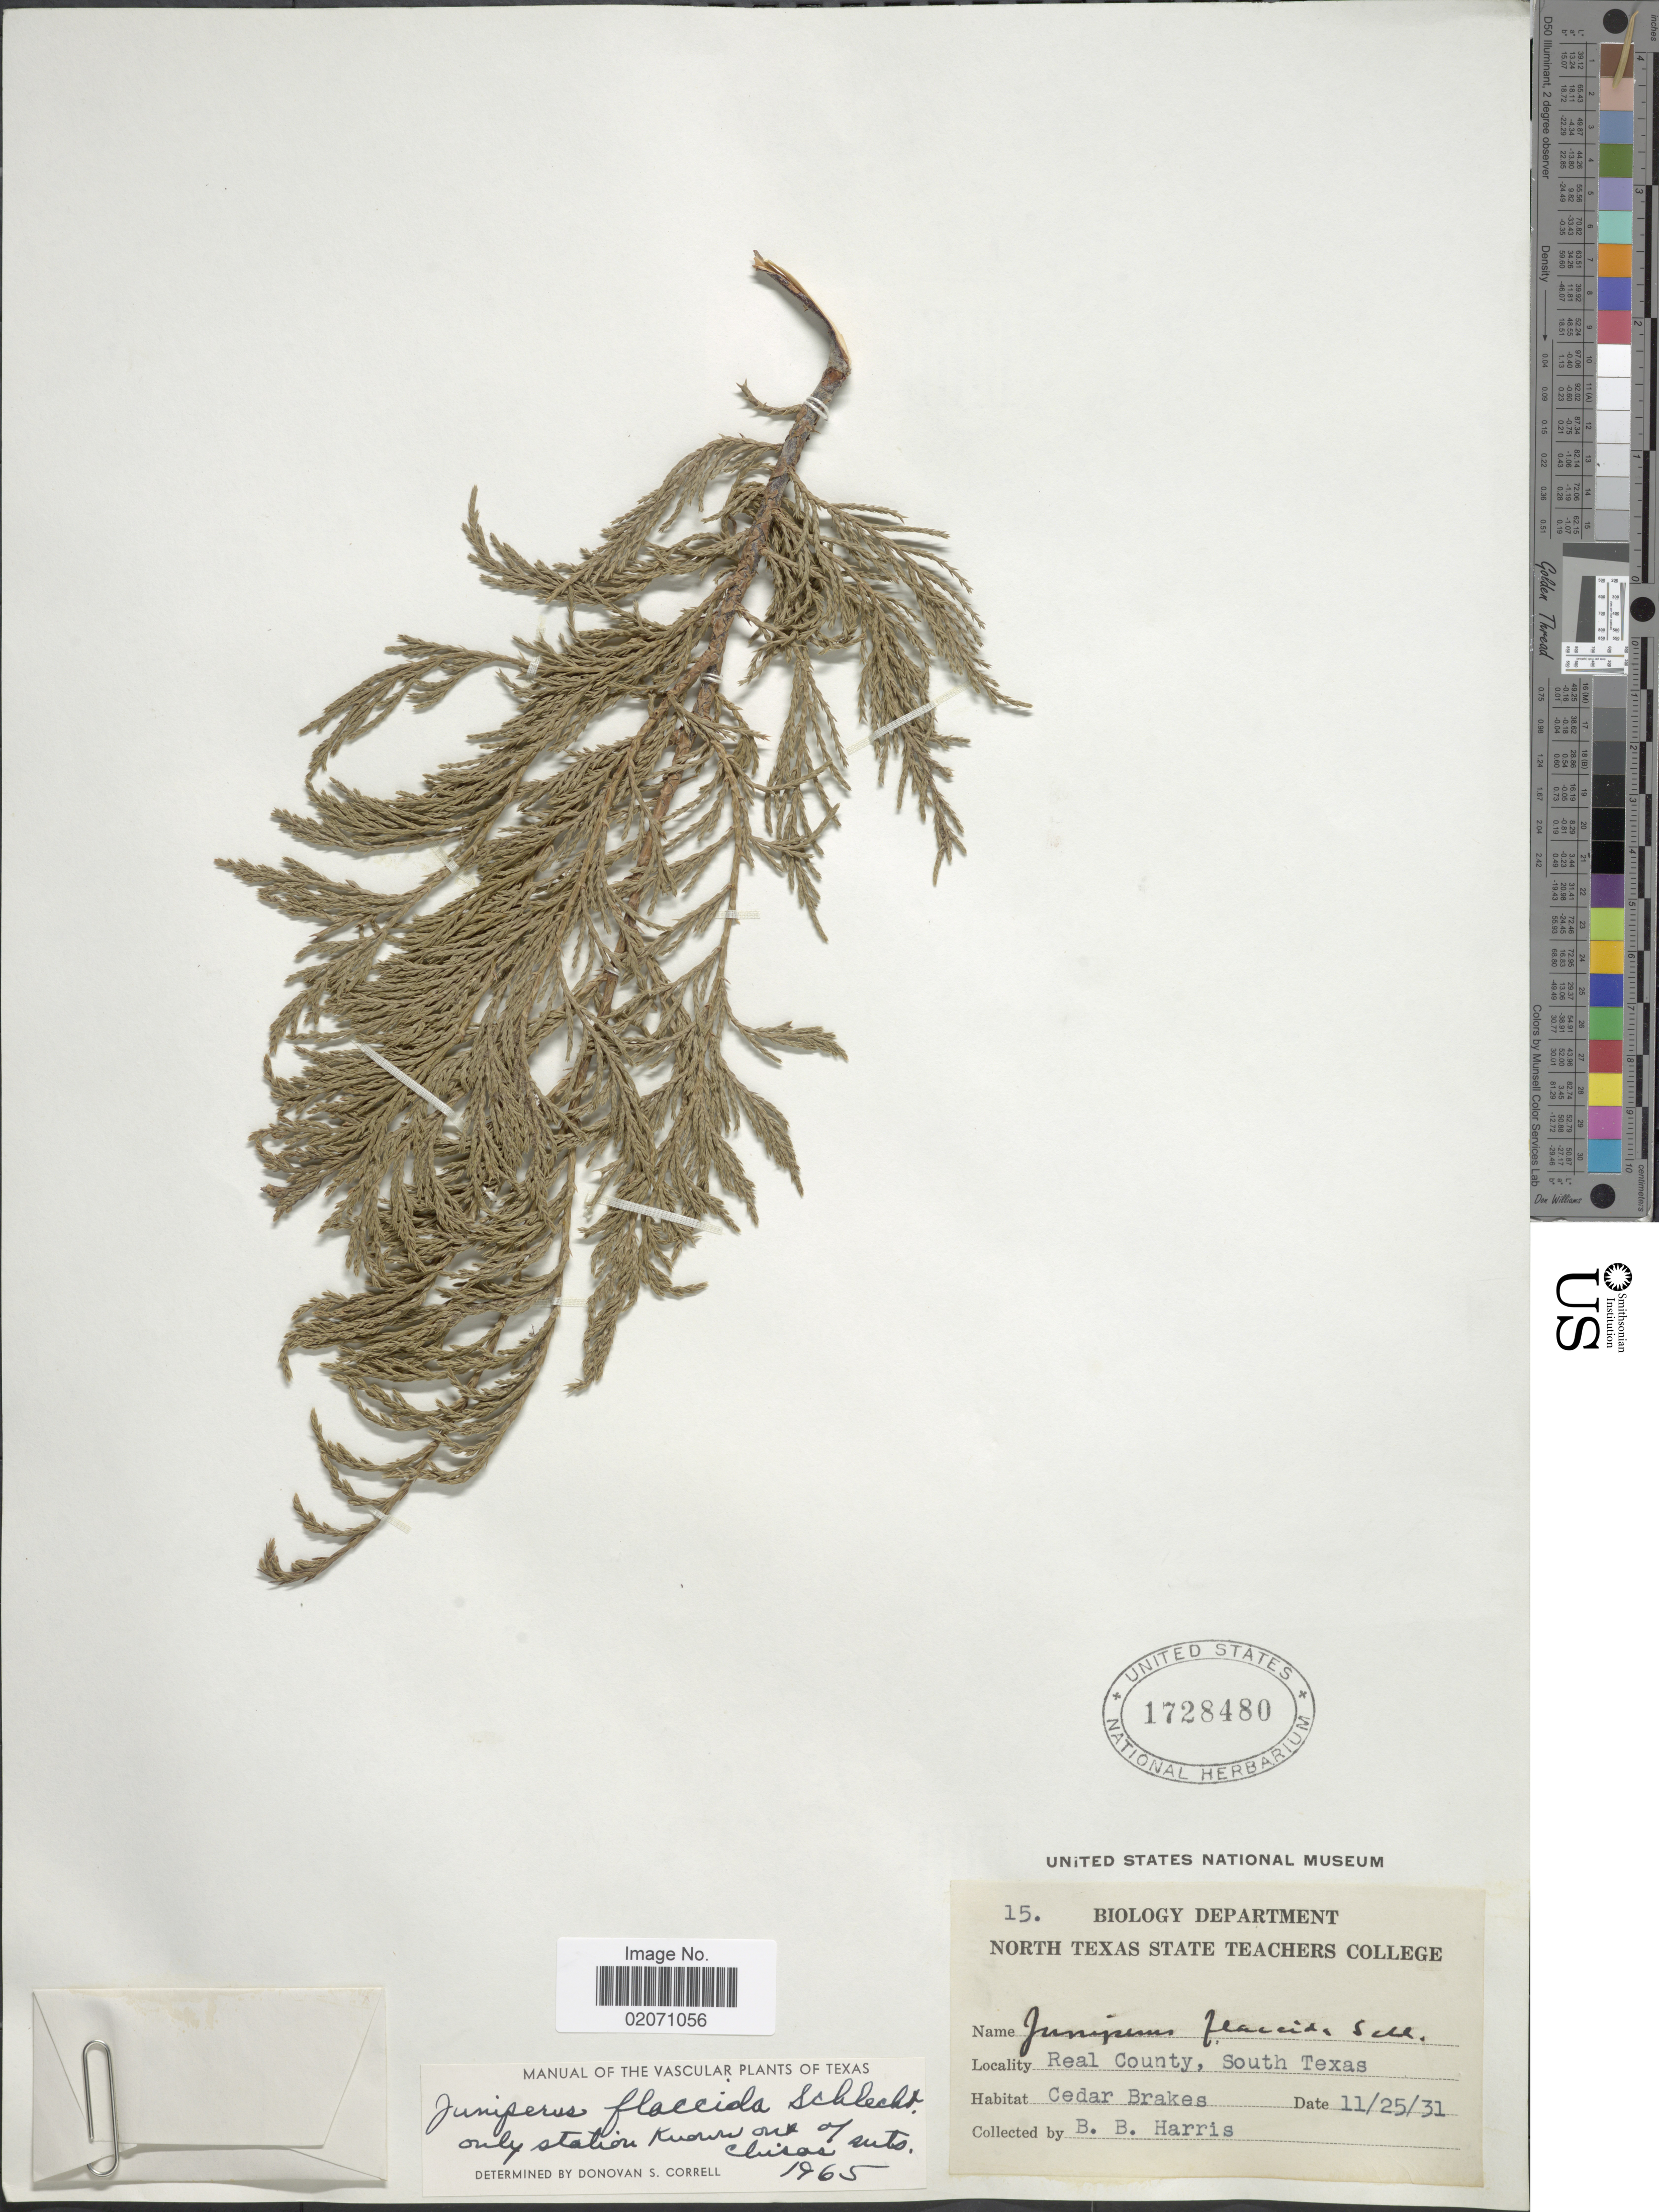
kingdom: Plantae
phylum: Tracheophyta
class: Pinopsida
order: Pinales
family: Cupressaceae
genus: Juniperus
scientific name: Juniperus flaccida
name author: Schltdl.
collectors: B. B. Harris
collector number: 15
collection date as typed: Transcribed d/m/y: 25/11/31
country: United States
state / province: Texas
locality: Real County, South Texas, Cedar Brakes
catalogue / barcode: US 1728480